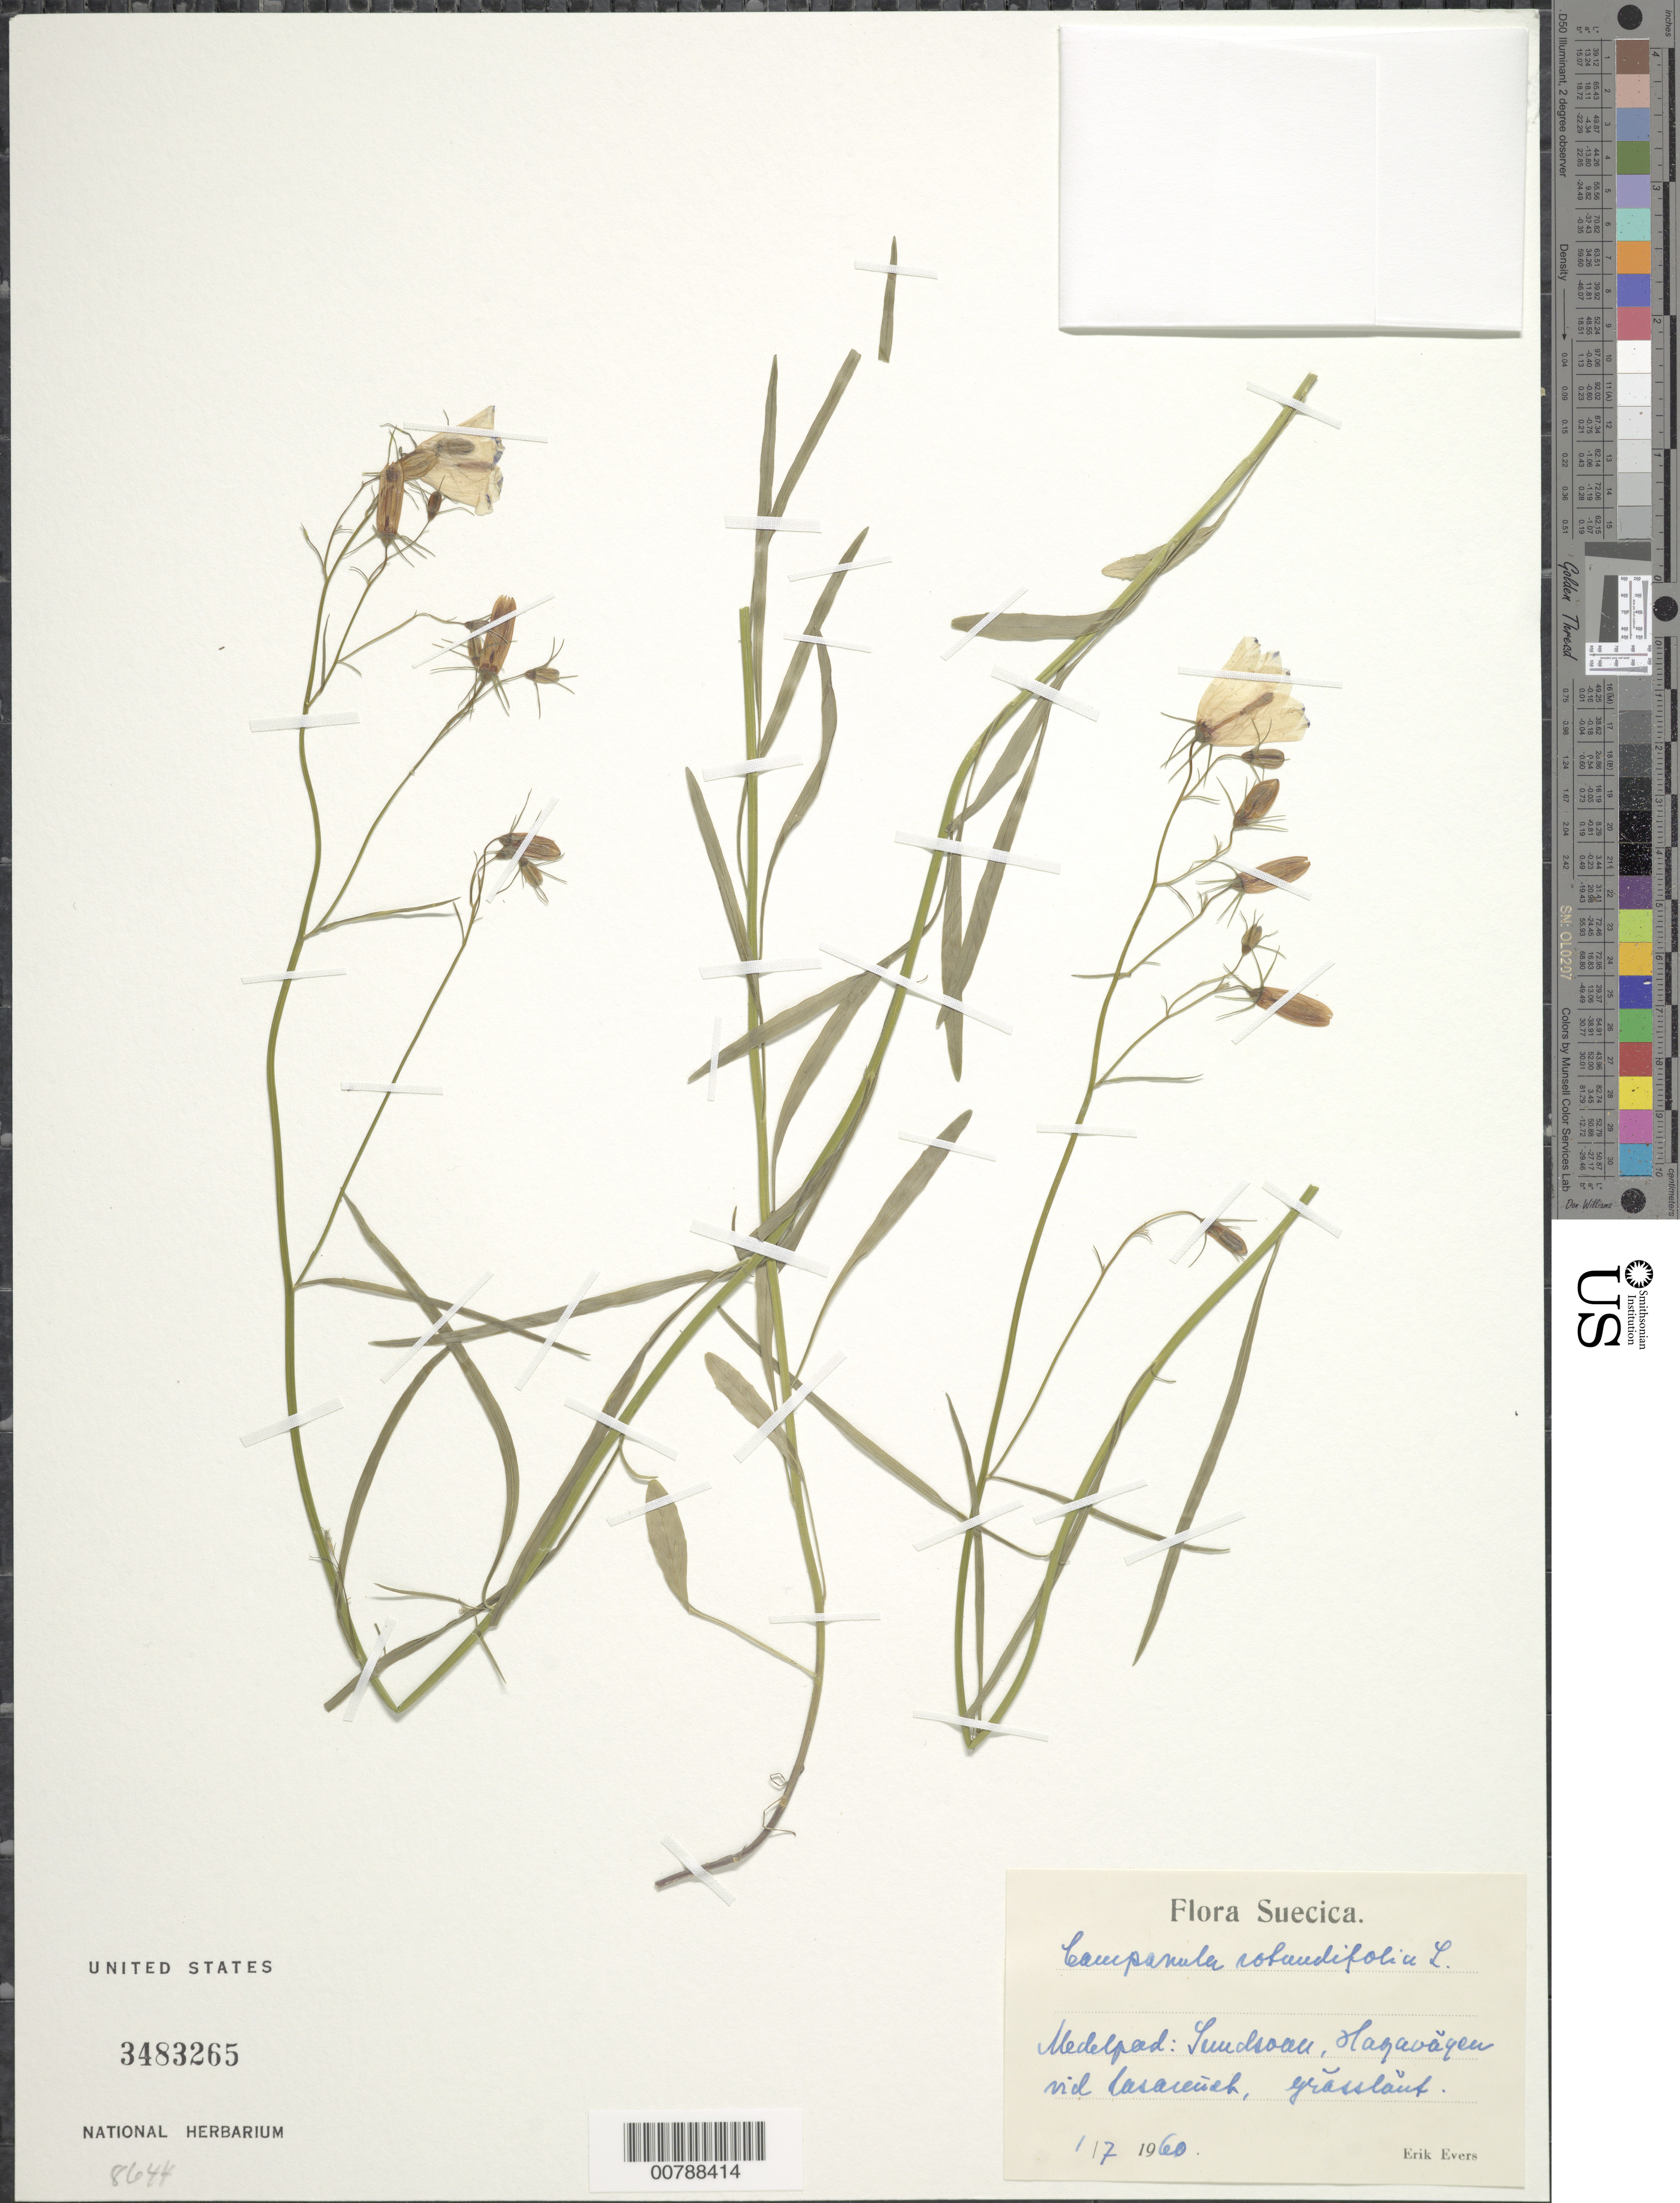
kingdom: Plantae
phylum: Tracheophyta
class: Magnoliopsida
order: Asterales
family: Campanulaceae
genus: Campanula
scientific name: Campanula rotundifolia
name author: L.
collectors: E. Evers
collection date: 1960-07-01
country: Sweden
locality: Medelpad: Sudsoau, Hagavagen nd Casaceuek, grassland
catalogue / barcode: US 3483265